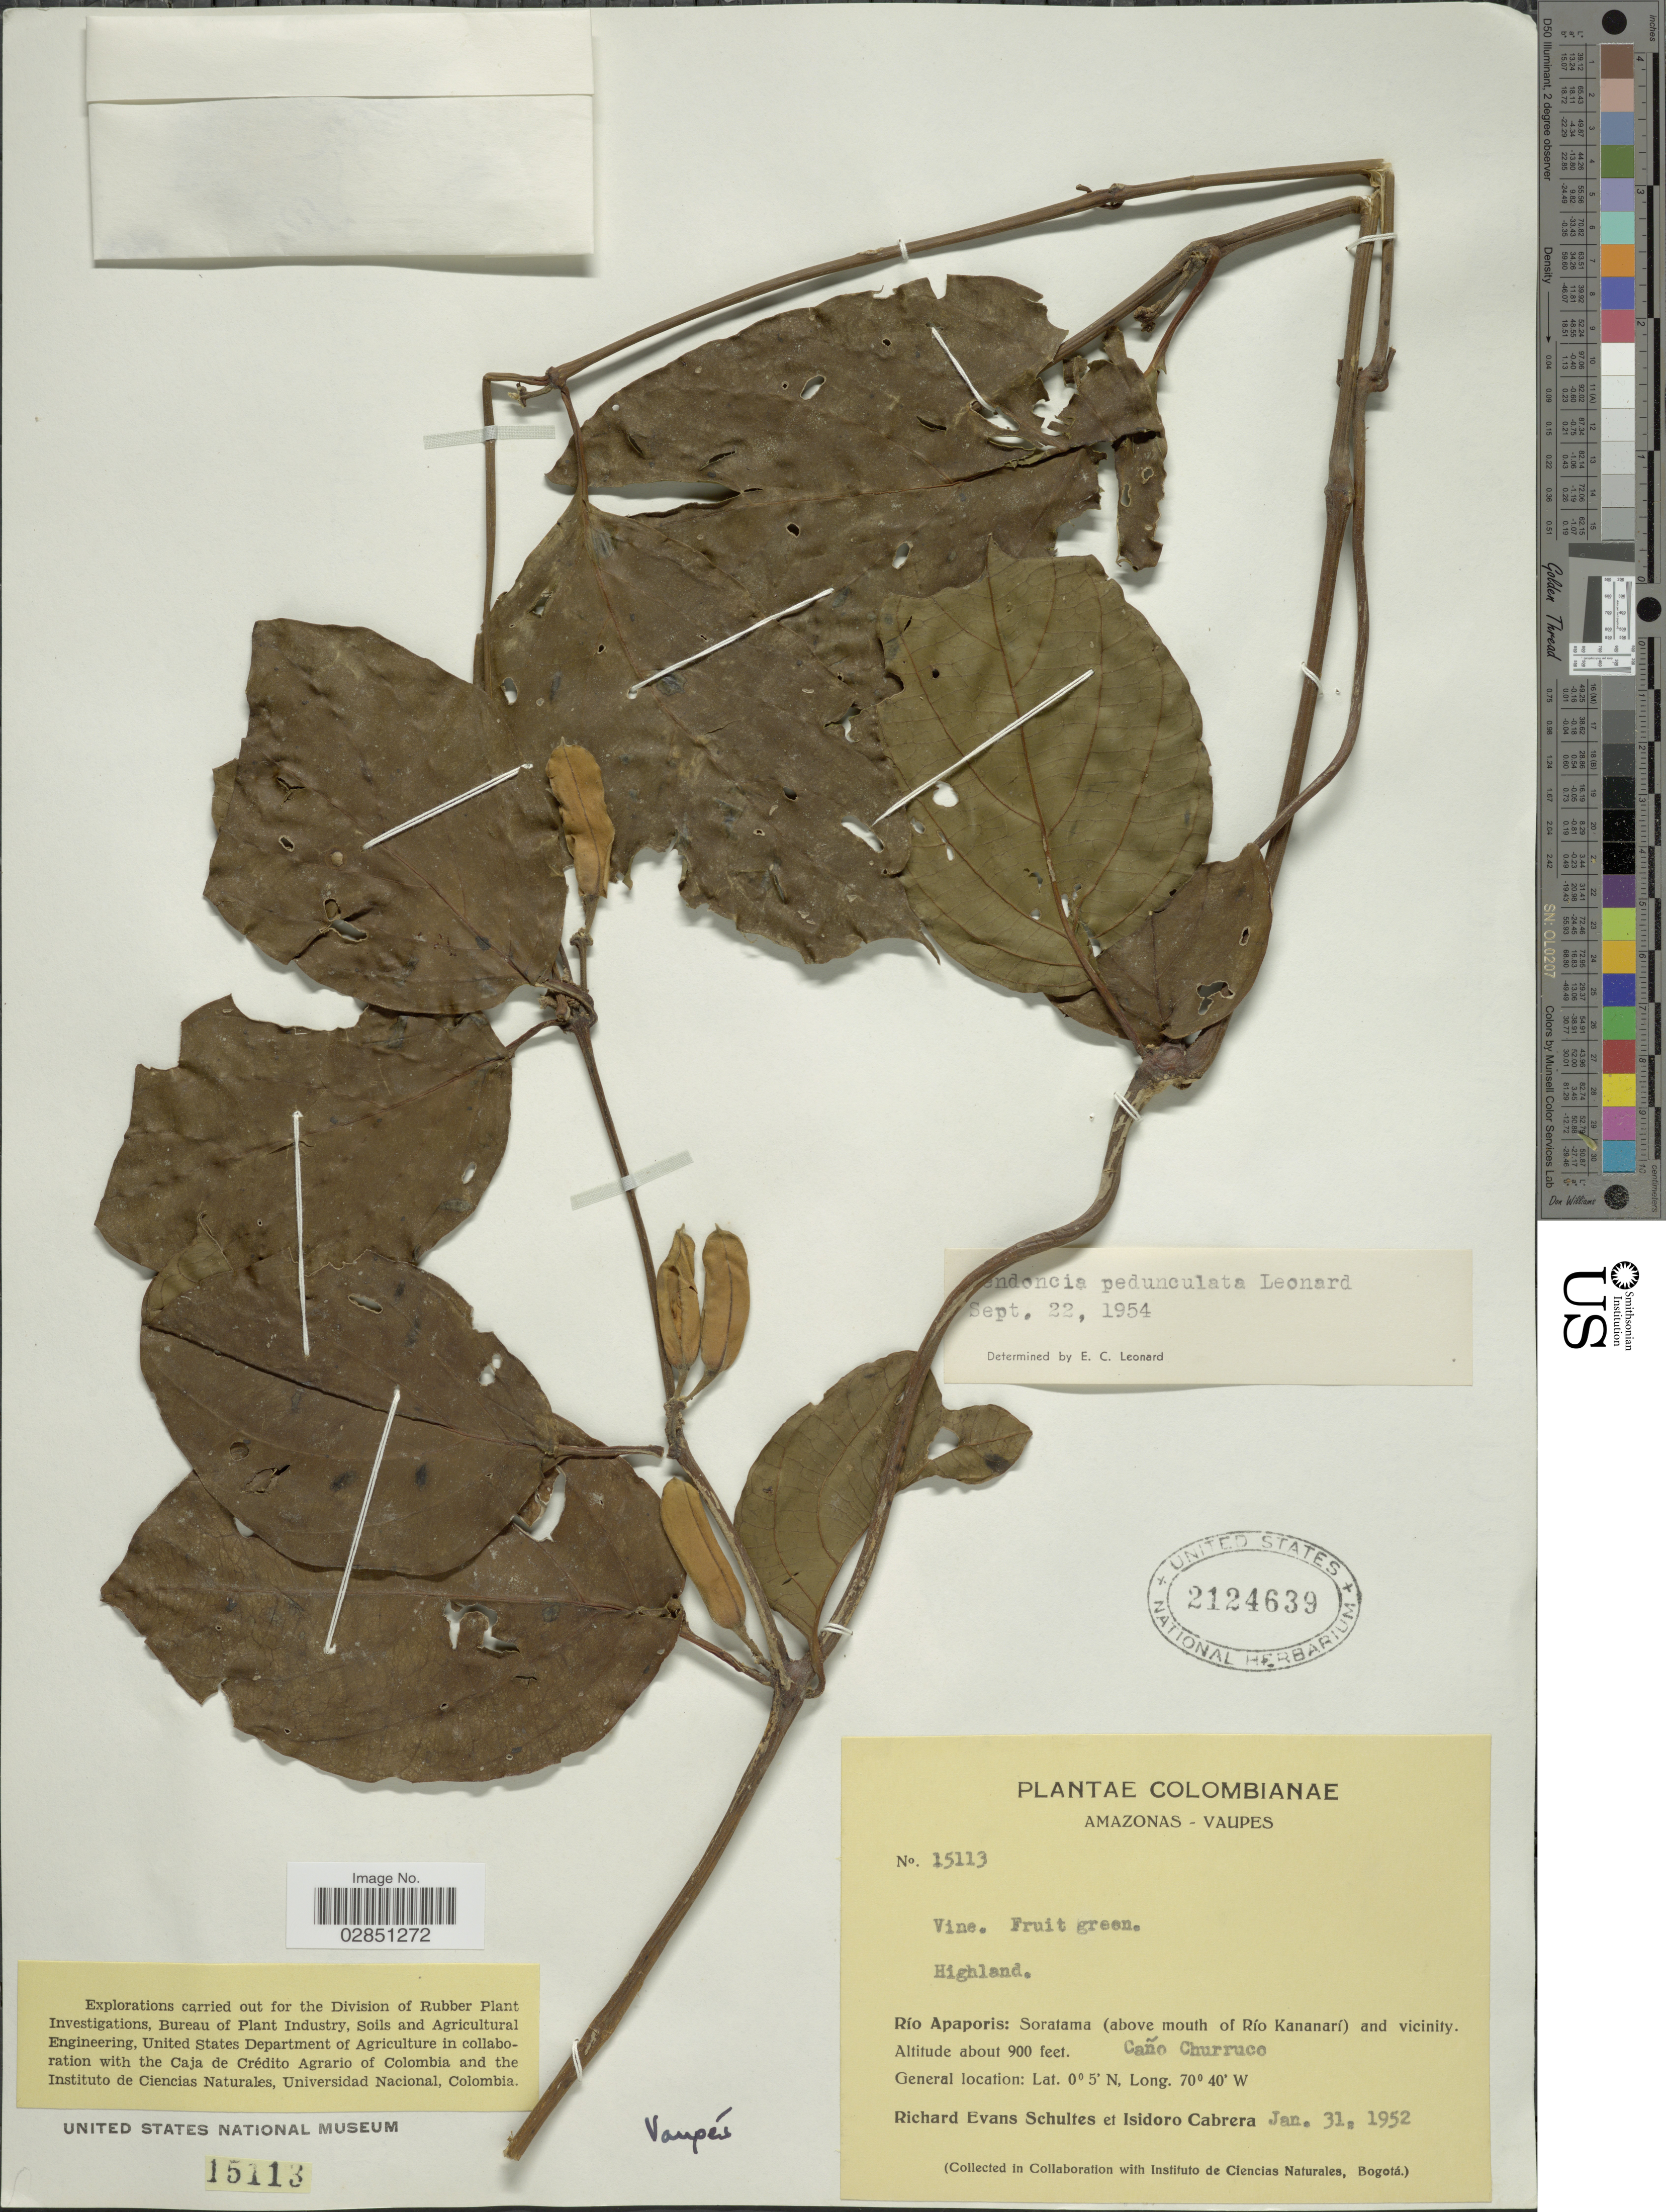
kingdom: Plantae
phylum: Tracheophyta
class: Magnoliopsida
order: Lamiales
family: Acanthaceae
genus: Mendoncia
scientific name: Mendoncia pedunculata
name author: Leonard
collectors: R. E. Schultes & I. Cabrera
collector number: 15113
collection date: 1952-01-31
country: Colombia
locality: Amazonas - Vaupes. Río Apaporis: Soratama (above mouth of Río Kananarí) and vicinity. Caño Churruco.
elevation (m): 274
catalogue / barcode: US 2124639